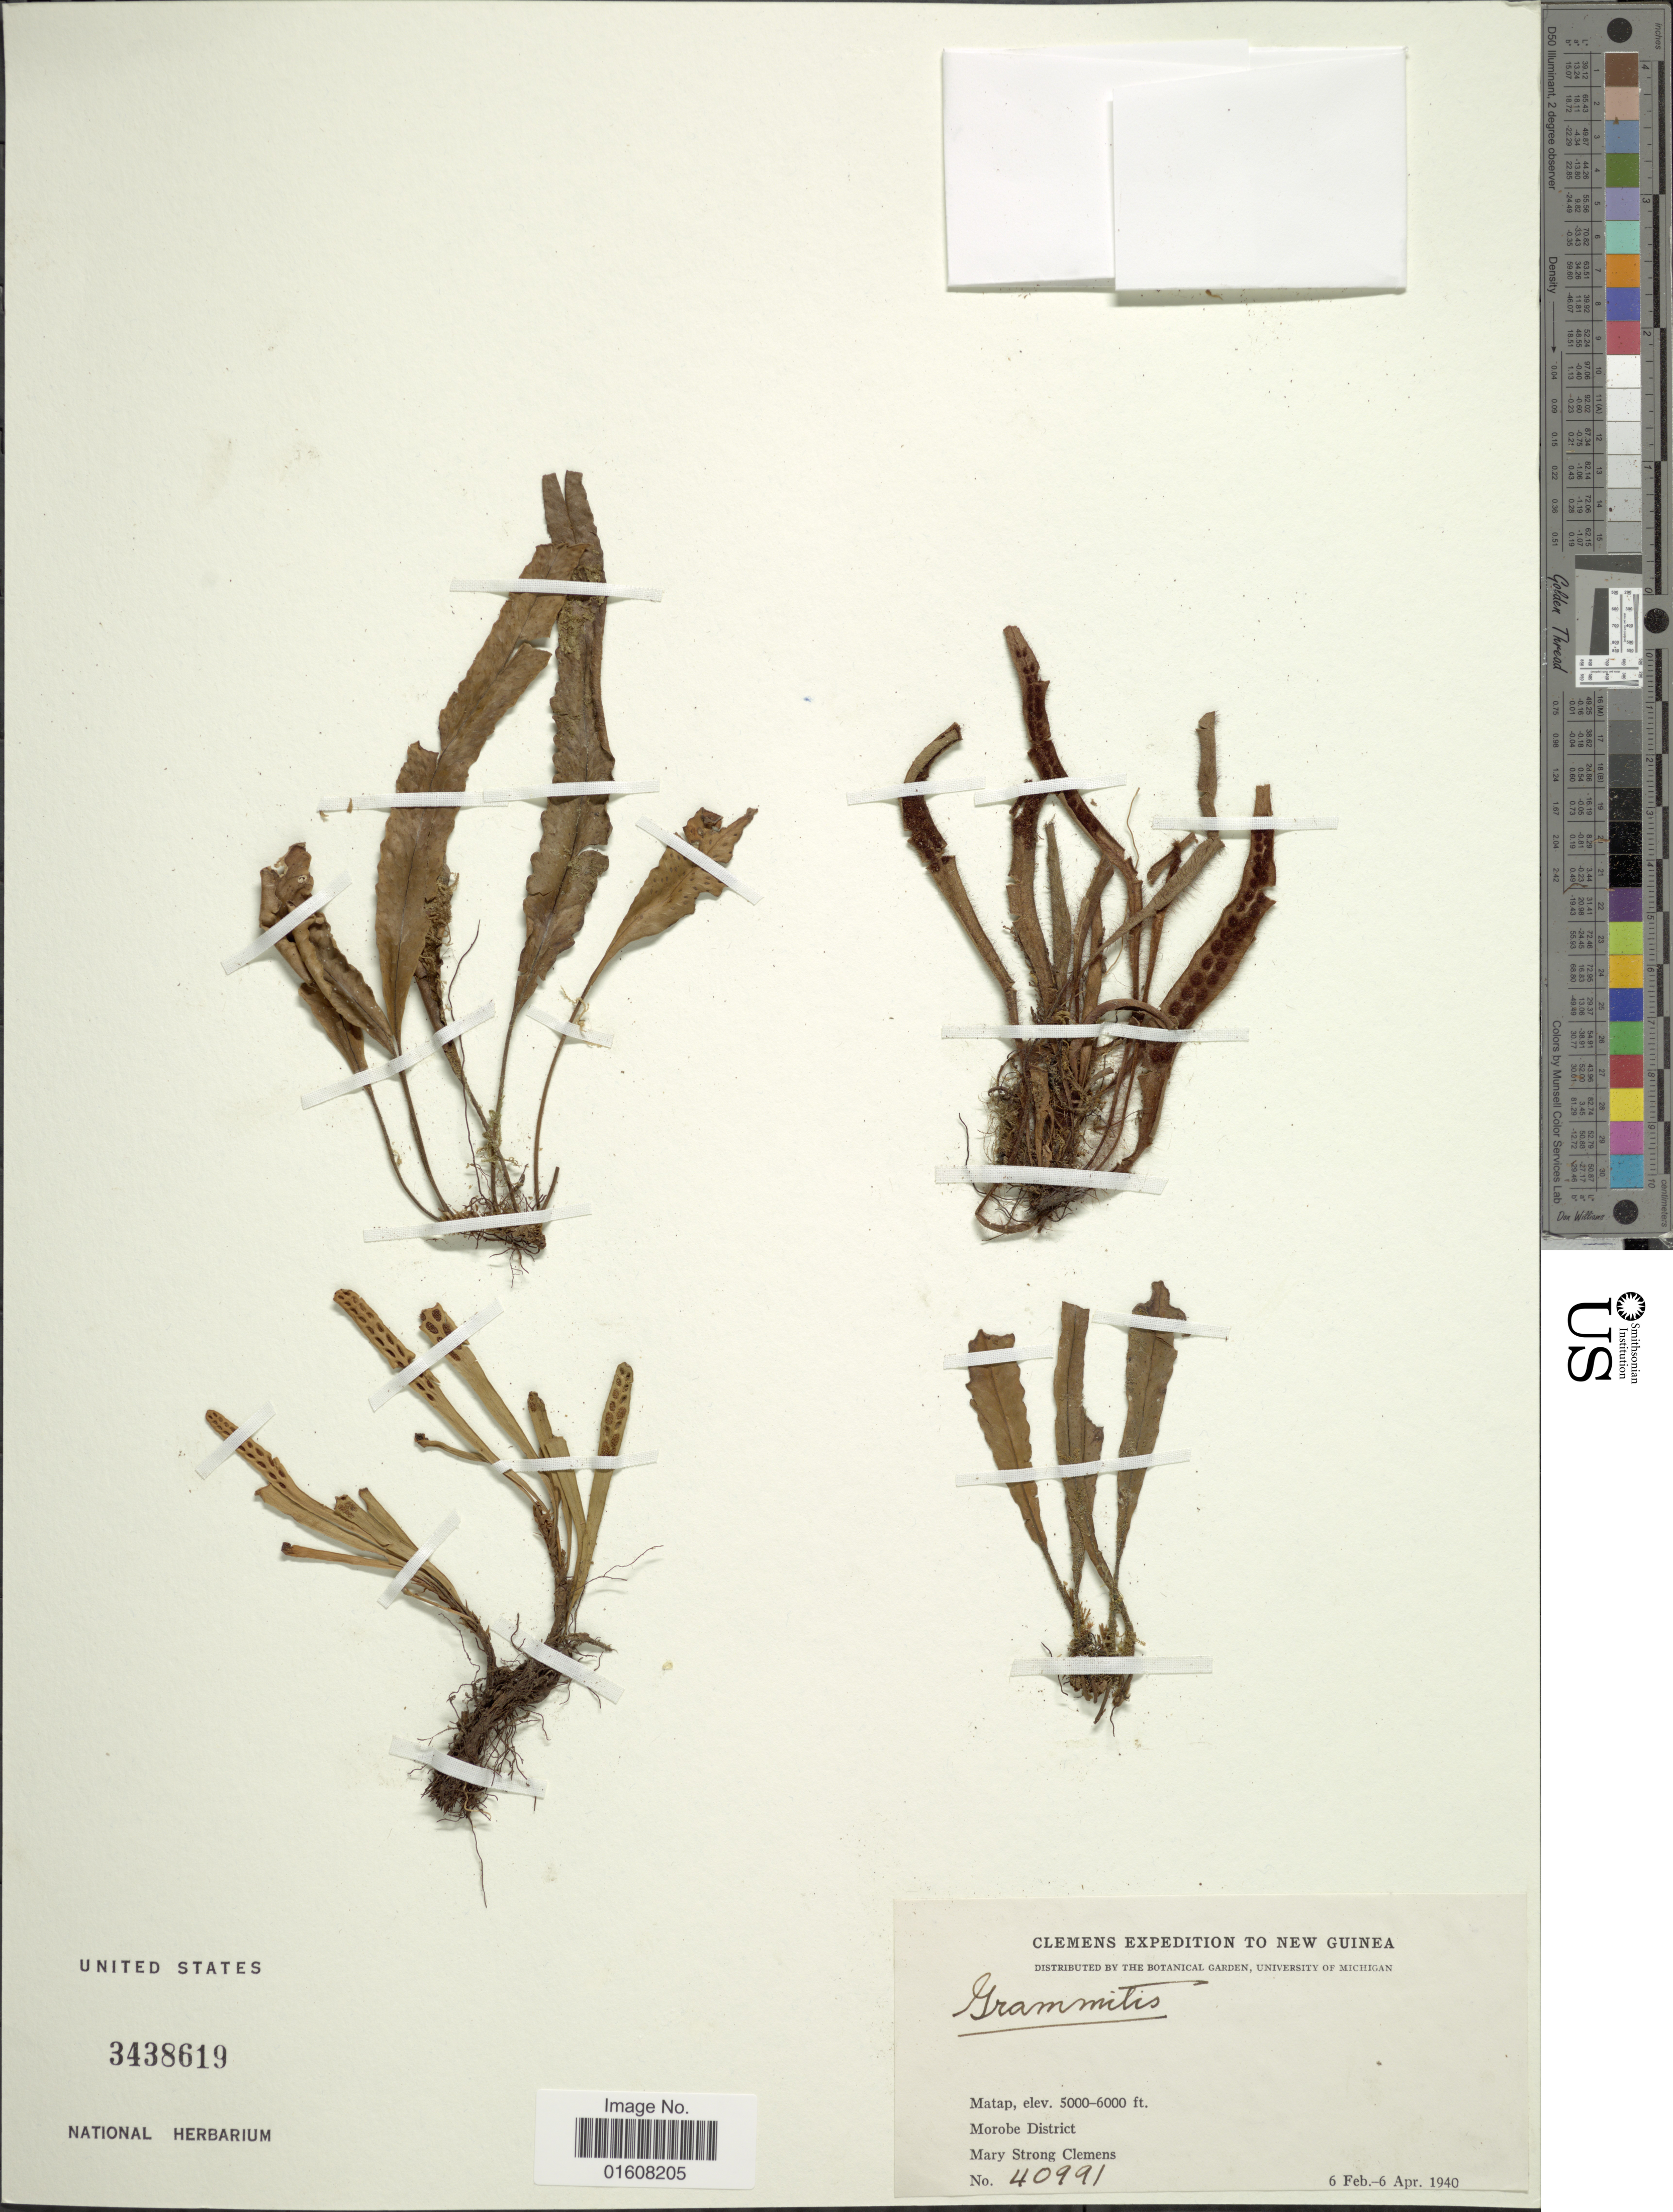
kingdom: Plantae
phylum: Tracheophyta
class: Polypodiopsida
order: Polypodiales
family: Polypodiaceae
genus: Grammitis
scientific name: Grammitis sp.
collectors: M. S. Clemens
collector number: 40991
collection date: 1940-02-06/1940-04-06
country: Papua New Guinea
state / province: Morobe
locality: New Guinea. Matap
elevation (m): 1524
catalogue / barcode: US 3438619